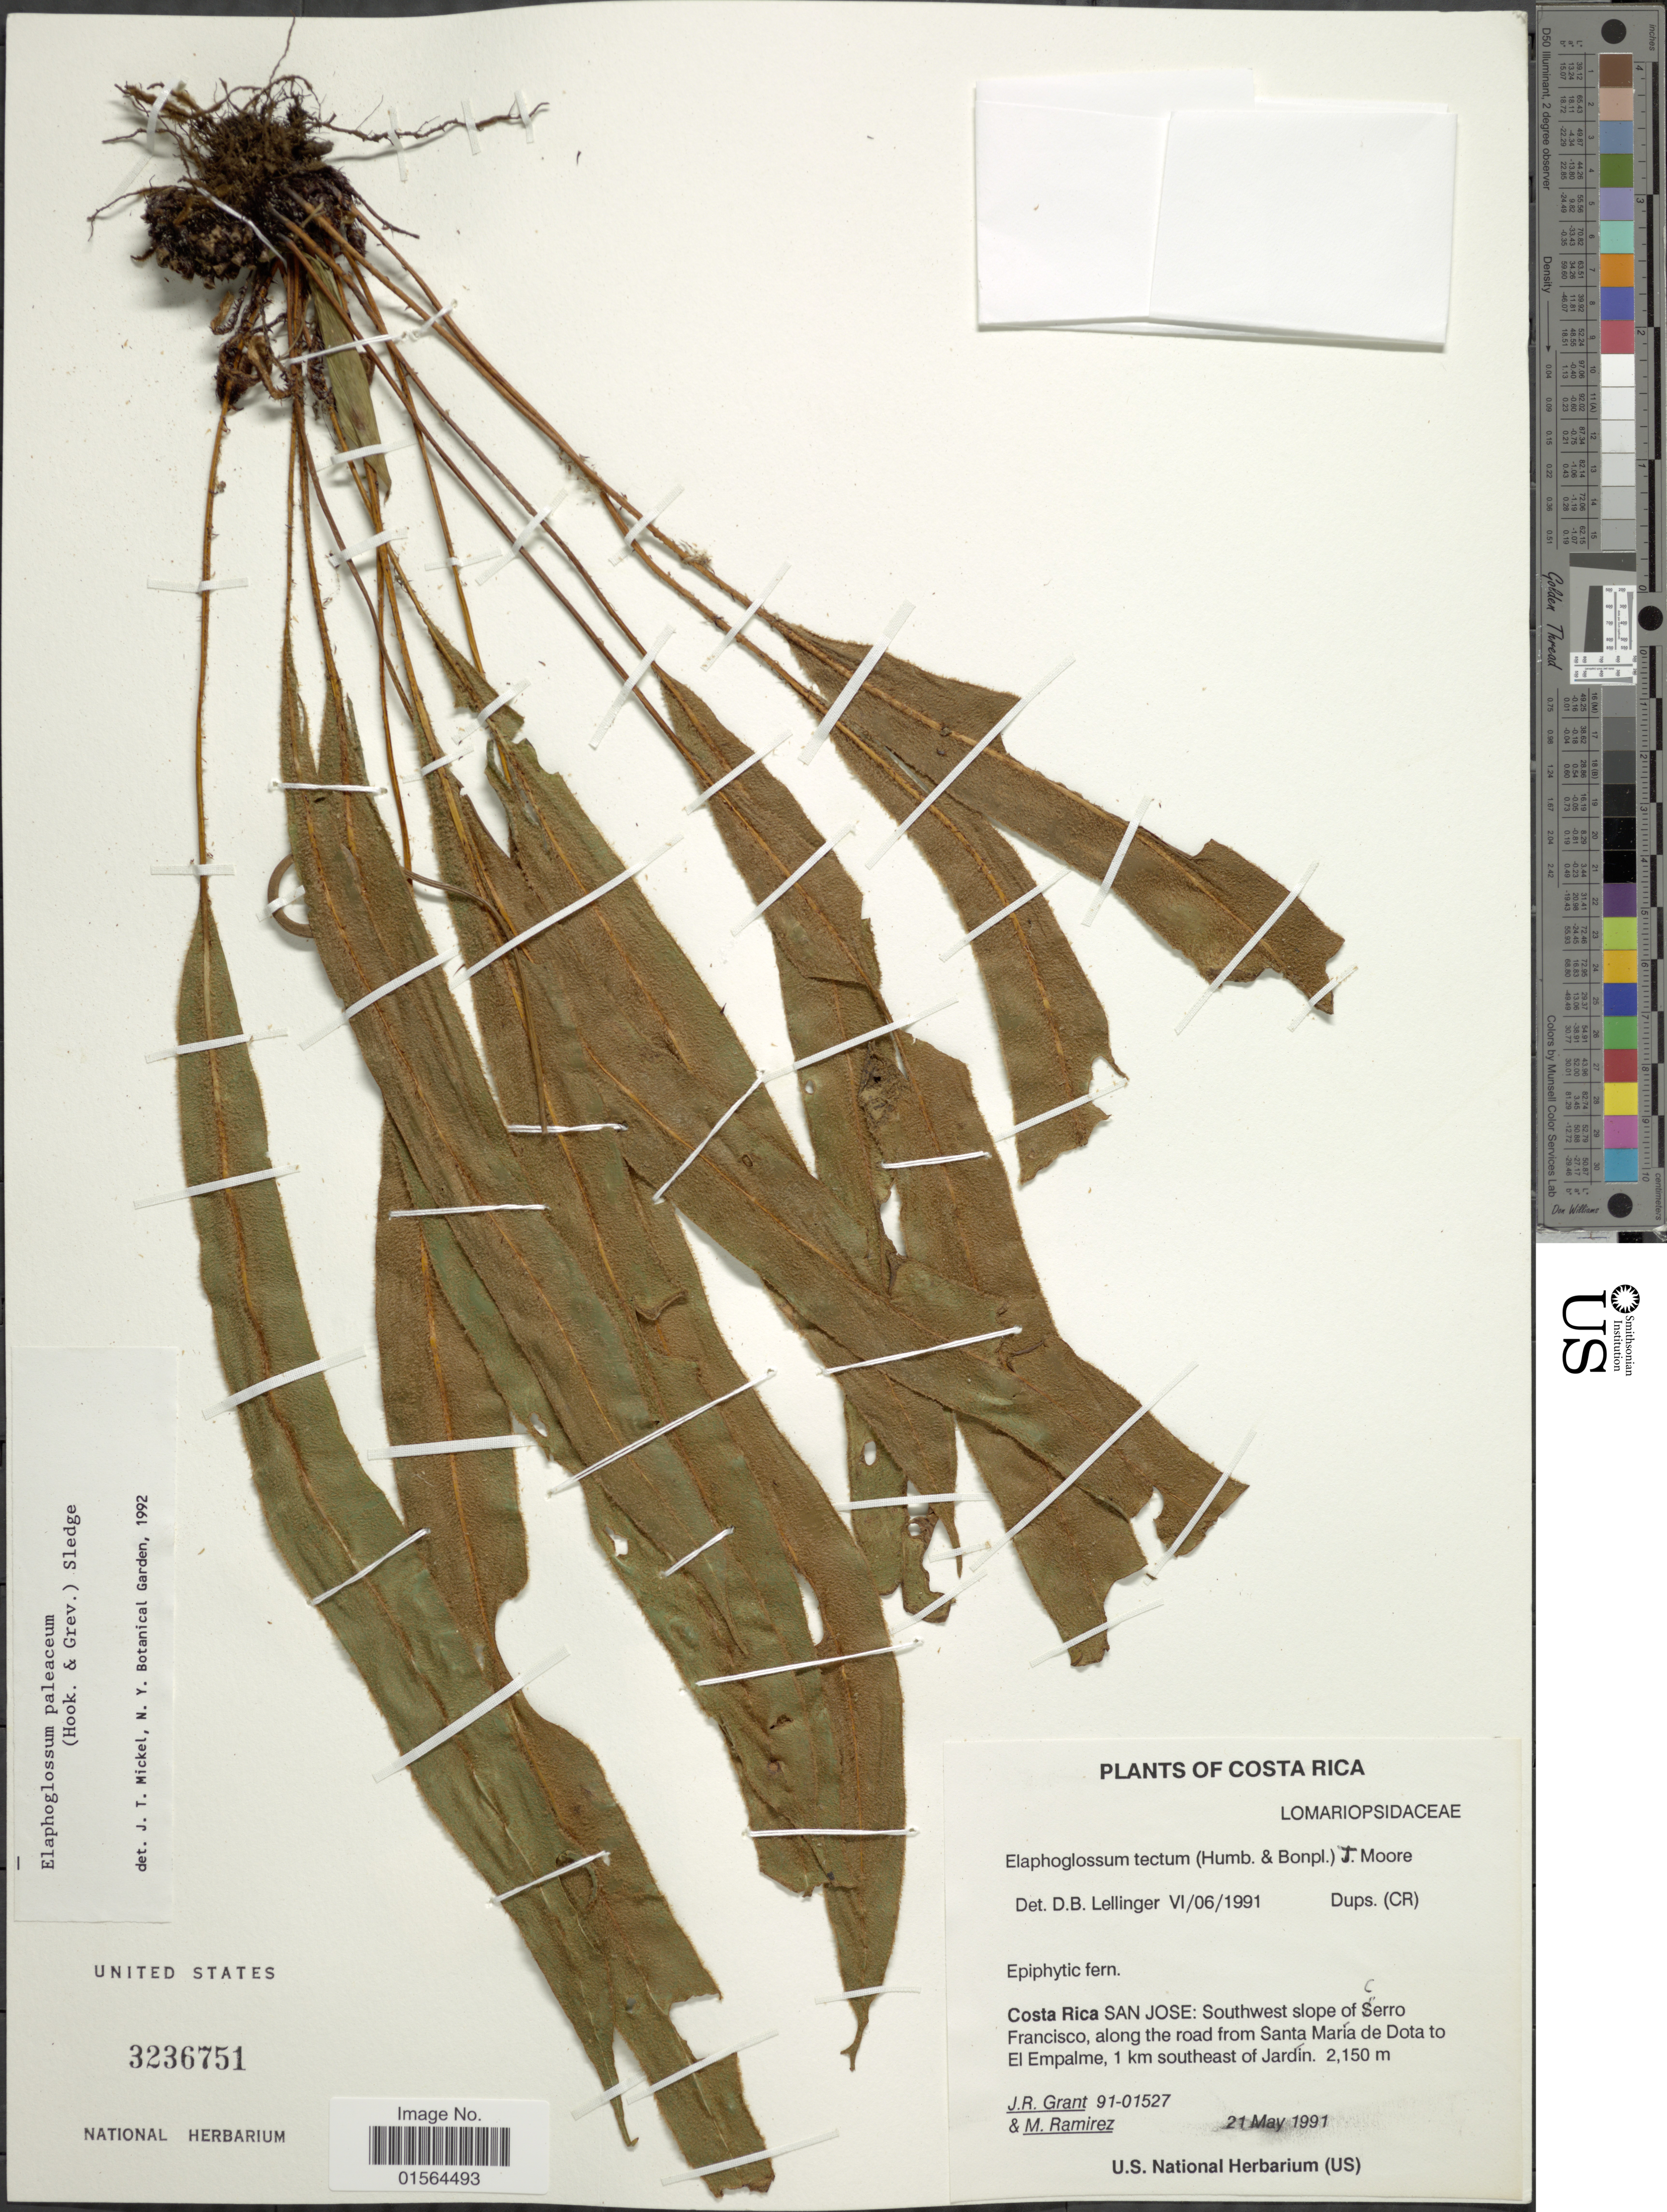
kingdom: Plantae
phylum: Tracheophyta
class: Polypodiopsida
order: Polypodiales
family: Dryopteridaceae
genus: Elaphoglossum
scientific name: Elaphoglossum paleaceum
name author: (Hook. & Grev.) Sledge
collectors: J. Grant & M. Ramirez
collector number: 91-01527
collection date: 1991-05-21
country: Costa Rica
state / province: San José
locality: San Jose: southwest slope of Serro Francisco, along the road from Santa Maria de Dota to El Empalme, 1 km southeast of Jardin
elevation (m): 2150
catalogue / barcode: US 3236751